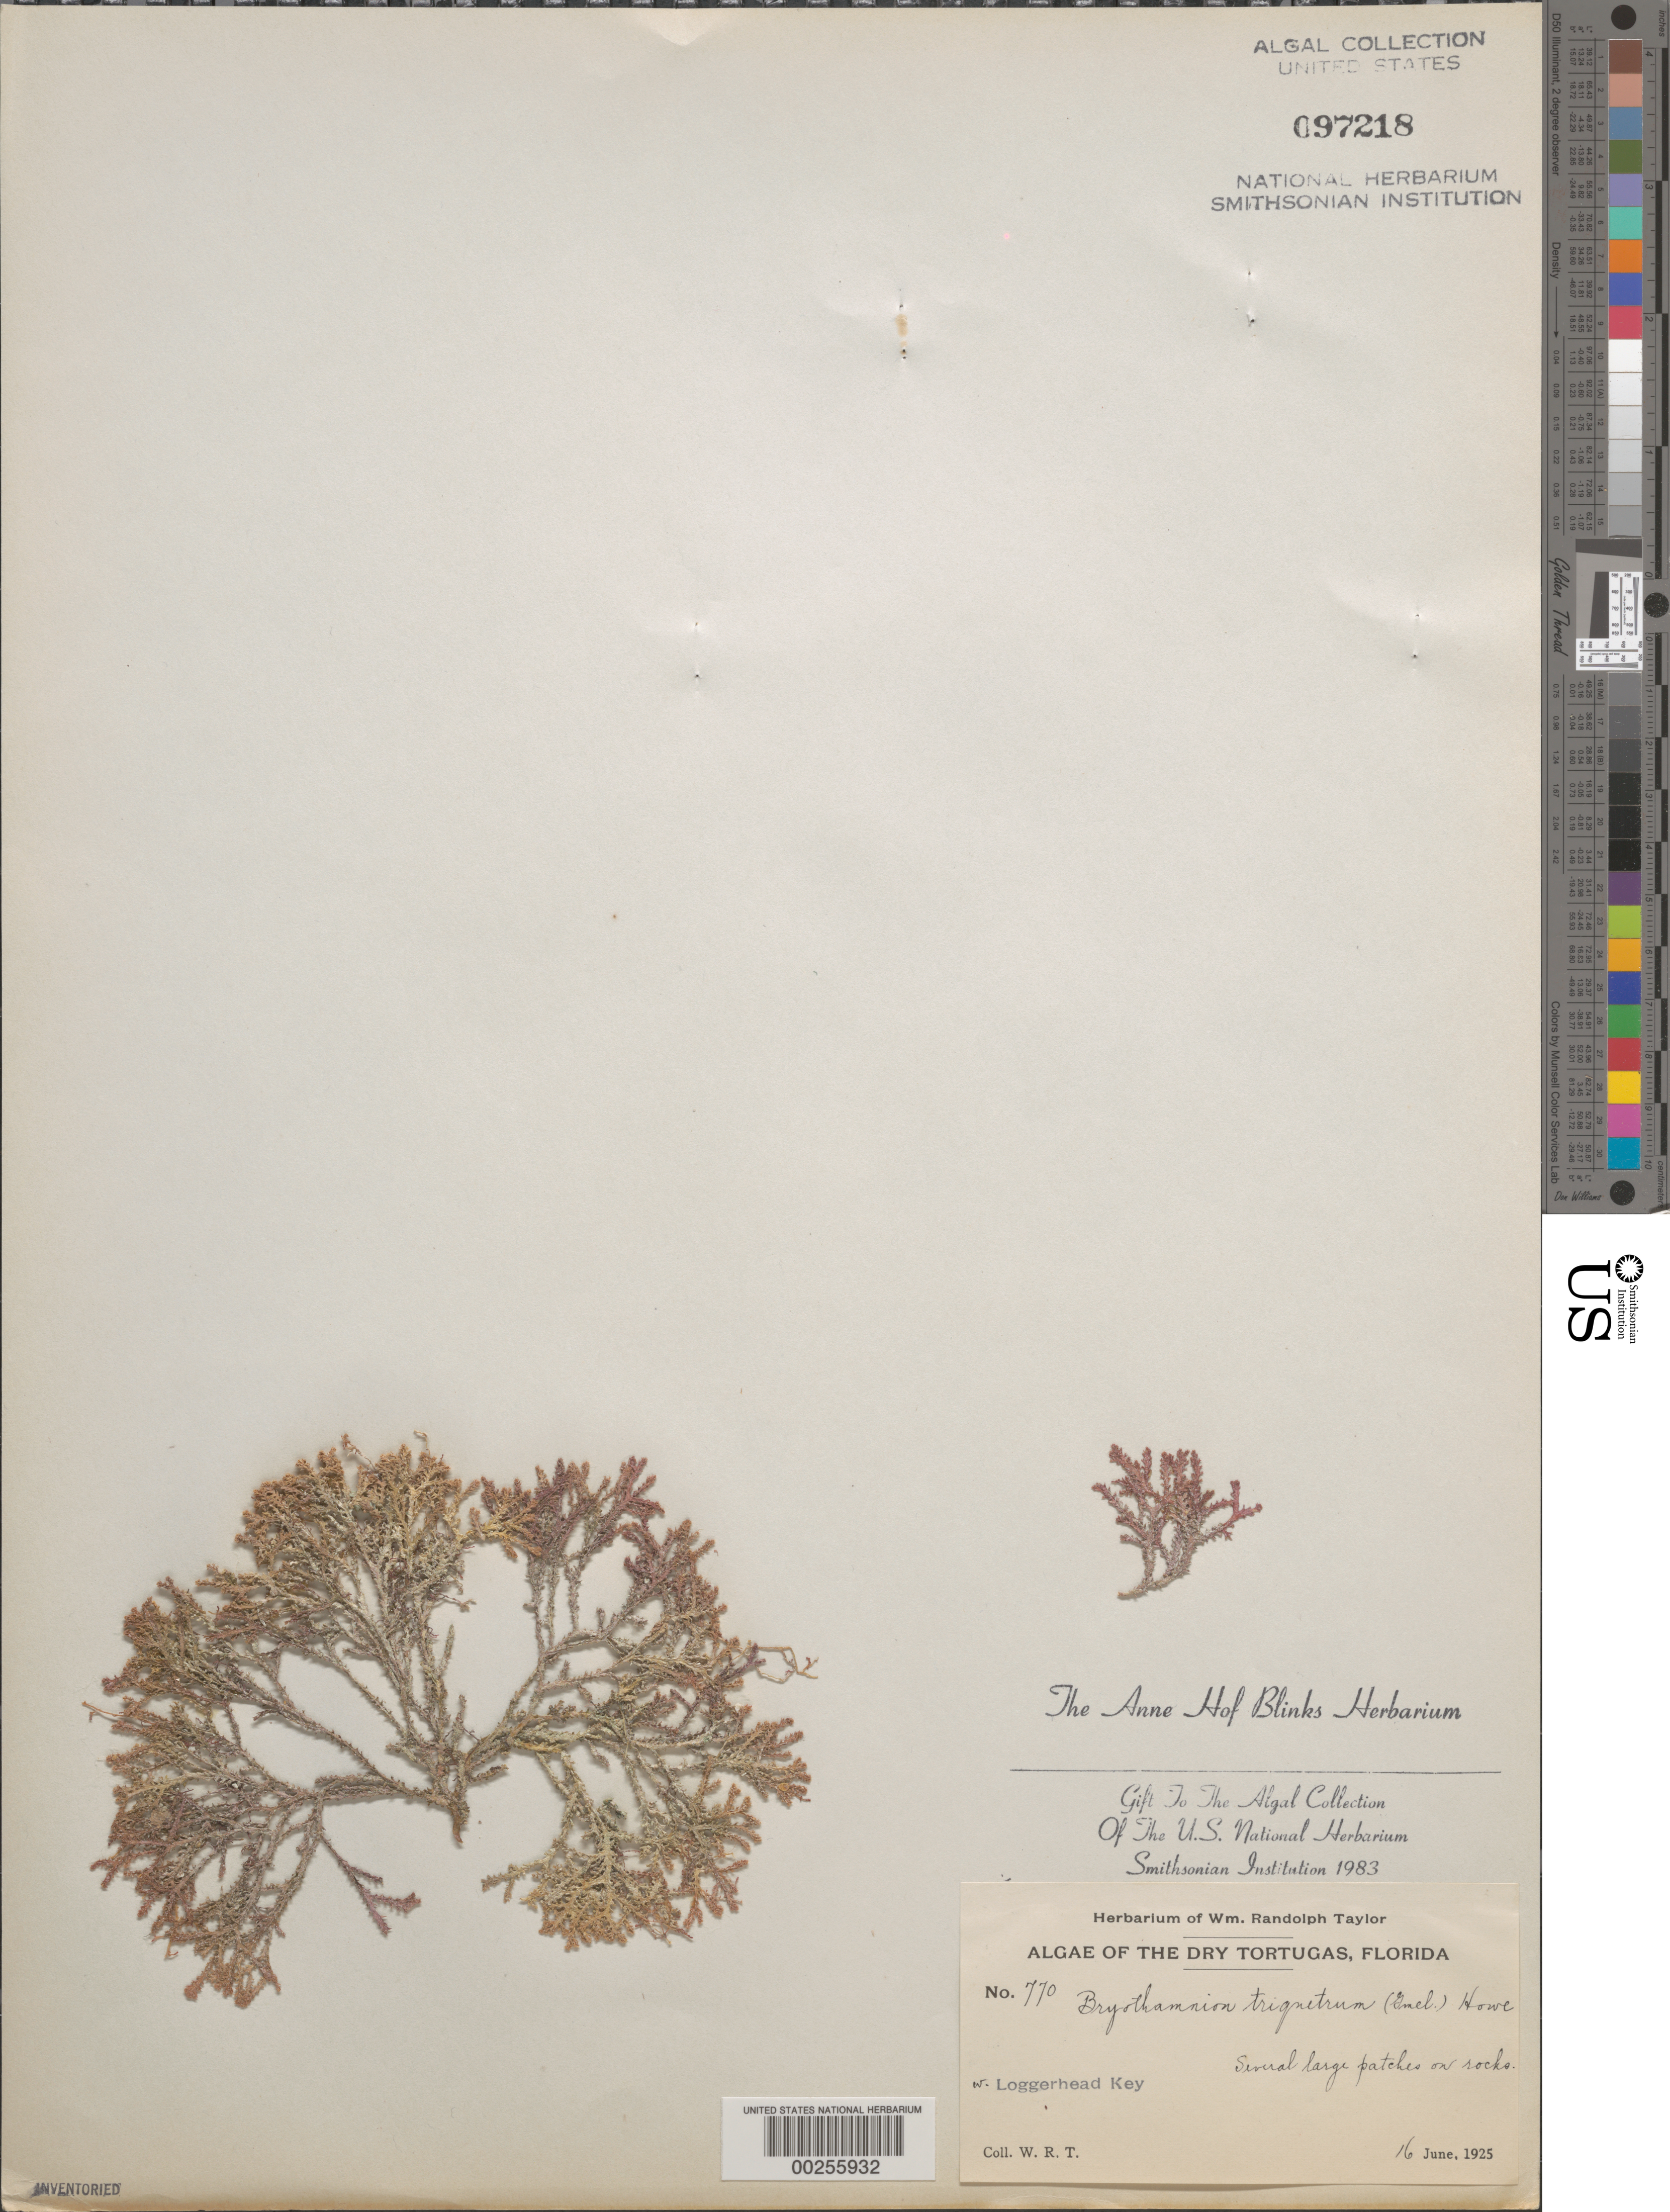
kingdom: Plantae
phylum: Rhodophyta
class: Florideophyceae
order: Ceramiales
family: Rhodomelaceae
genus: Alsidium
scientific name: Alsidium triquetrum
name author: (S.G. Gmel.) Trevis.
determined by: Algae name updating Project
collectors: W. R. Taylor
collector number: WRT 770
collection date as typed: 16 Jun 1925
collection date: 1925-06-16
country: United States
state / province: Florida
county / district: Monroe County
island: Loggerhead Key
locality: West part of island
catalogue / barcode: US 97218